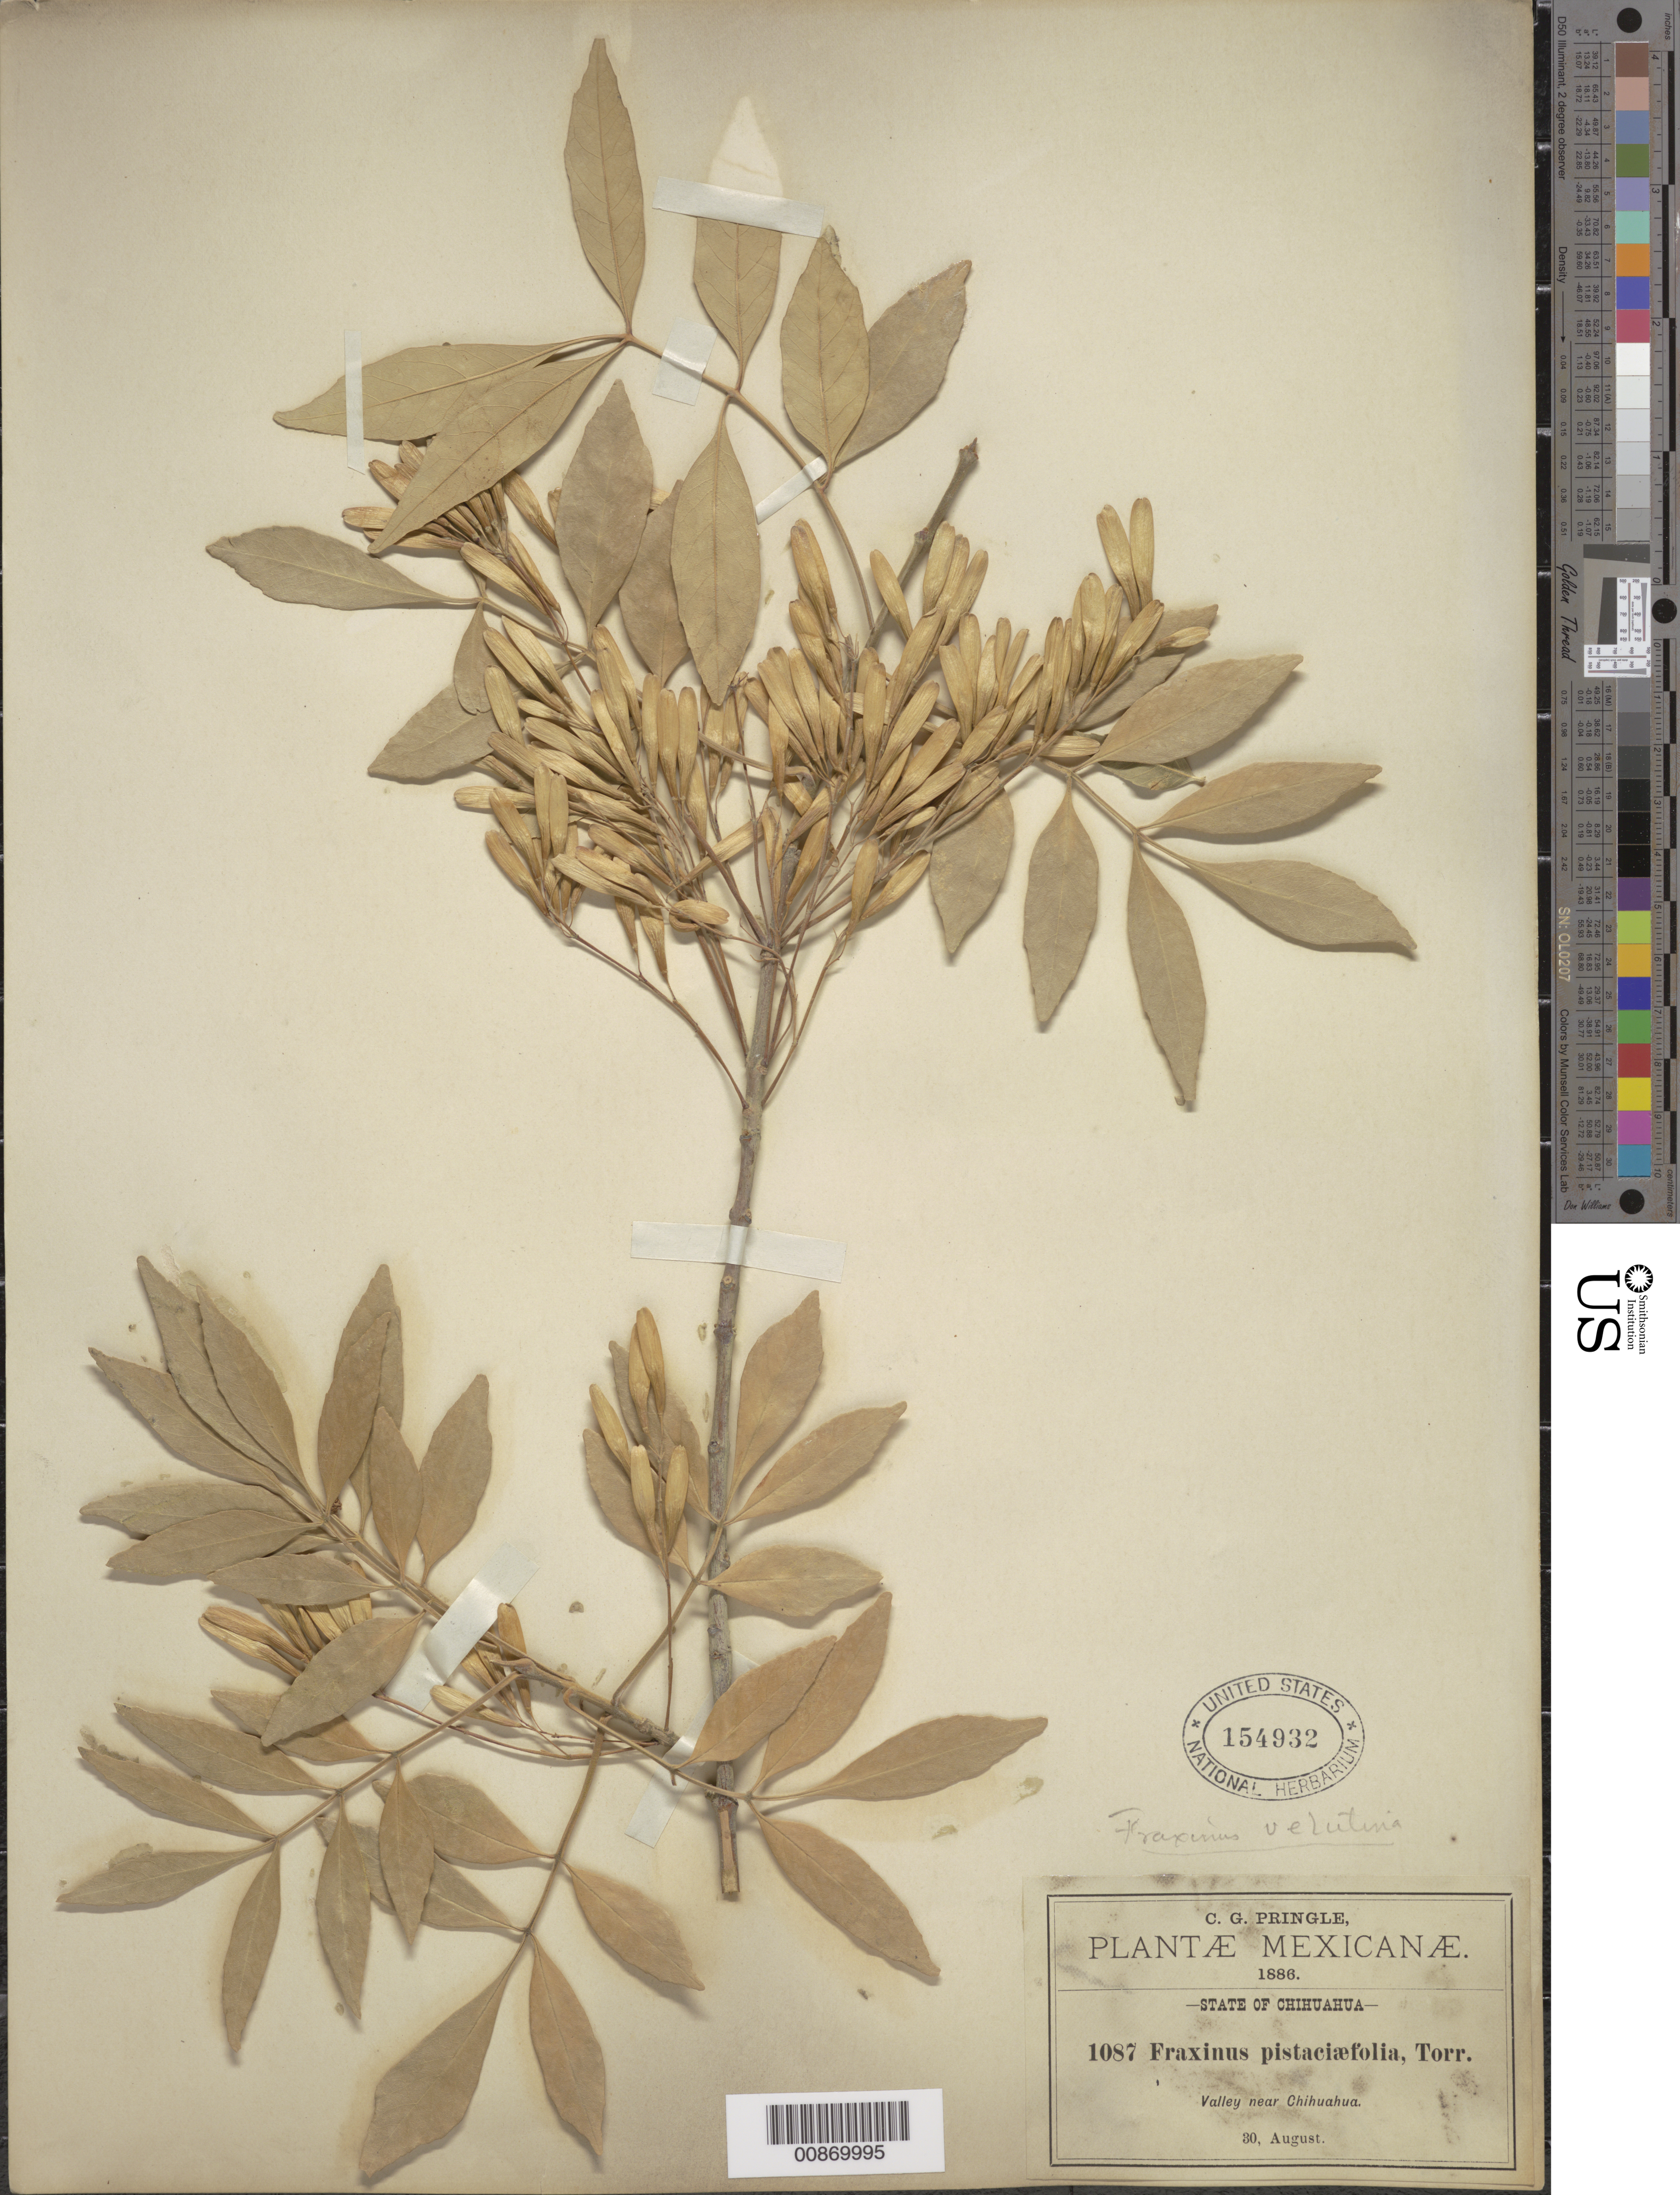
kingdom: Plantae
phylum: Tracheophyta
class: Magnoliopsida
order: Lamiales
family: Oleaceae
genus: Fraxinus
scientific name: Fraxinus velutina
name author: Torr.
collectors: C. G. Pringle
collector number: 1087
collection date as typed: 30 Aug 1886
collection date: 1886-08-30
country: Mexico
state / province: Chihuahua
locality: Valley near Chihuahua.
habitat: Valley.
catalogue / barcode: US 154932